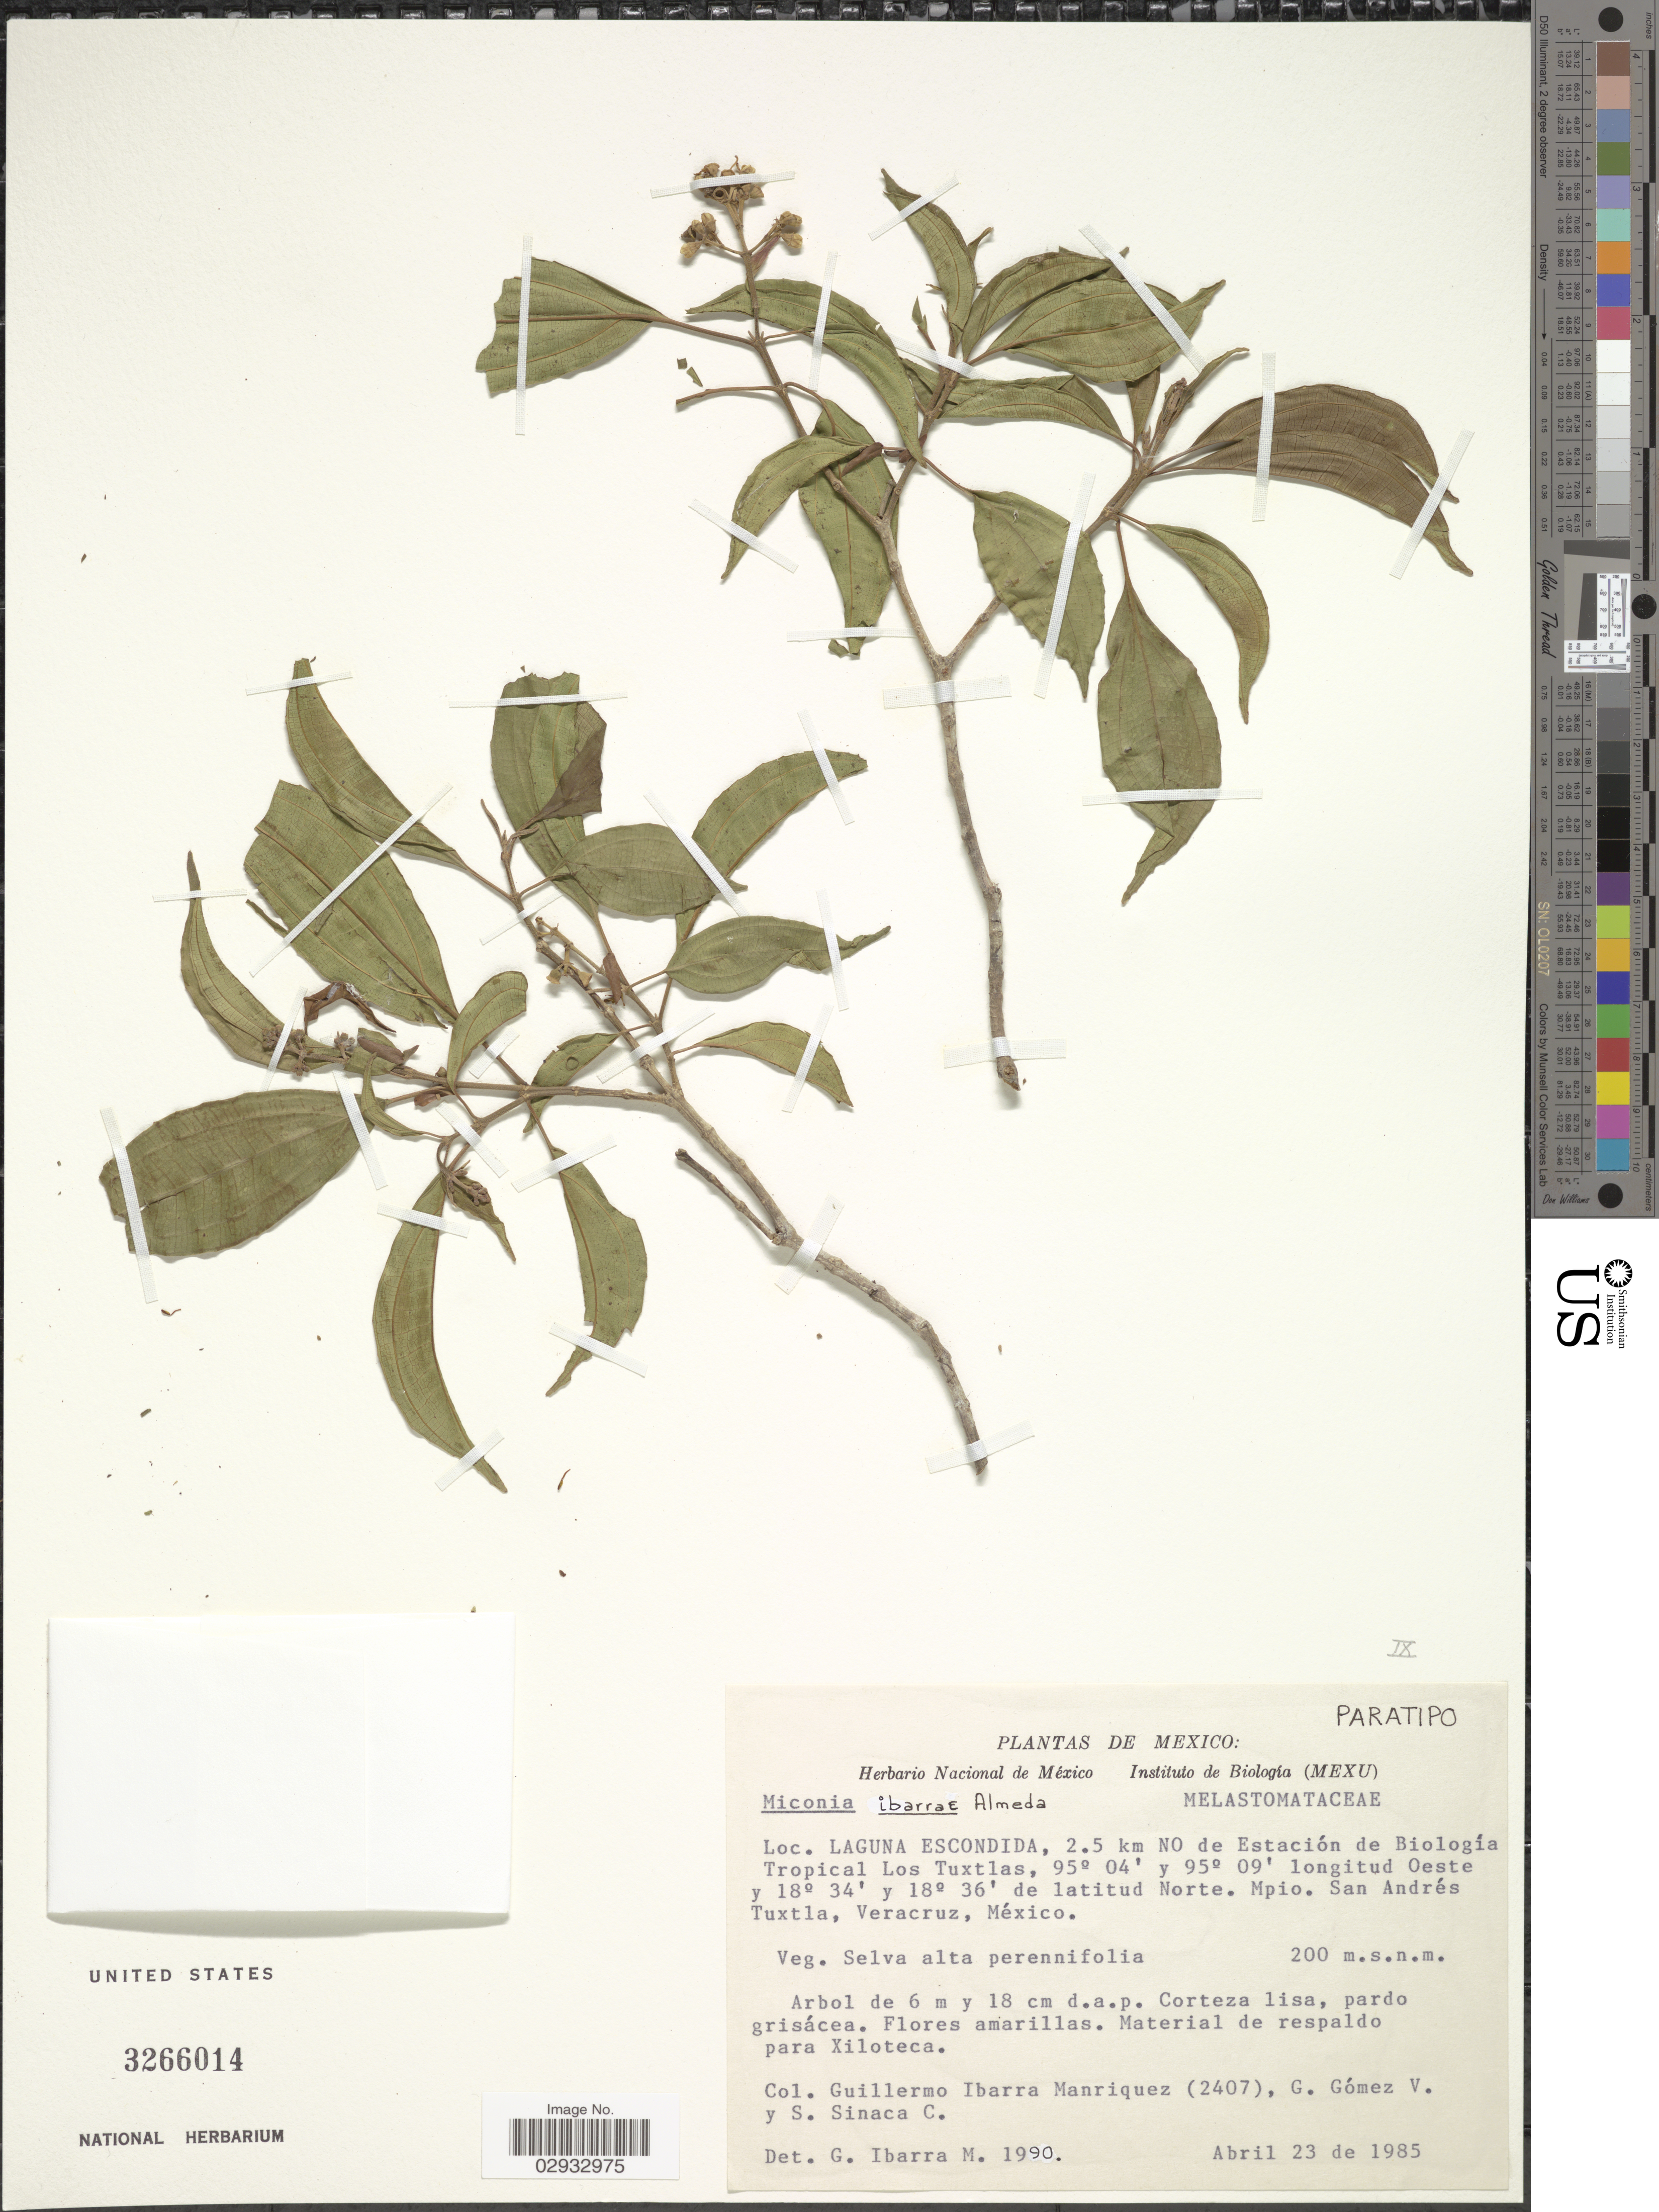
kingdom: Plantae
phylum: Tracheophyta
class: Magnoliopsida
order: Myrtales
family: Melastomataceae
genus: Miconia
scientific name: Miconia ibaguensis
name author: (Bonpl.) Triana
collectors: G. Ibarra M., G. Gomez V. & S. Sinaca Colin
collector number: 2407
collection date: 1985-04-23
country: Mexico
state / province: Veracruz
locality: Laguna Escondida, 2.5 km NO de Estación de Biologia Tropical Los Tuxtlas. Mpio. San Andrés Tuxtla, Veracruz.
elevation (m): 200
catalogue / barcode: US 3266014